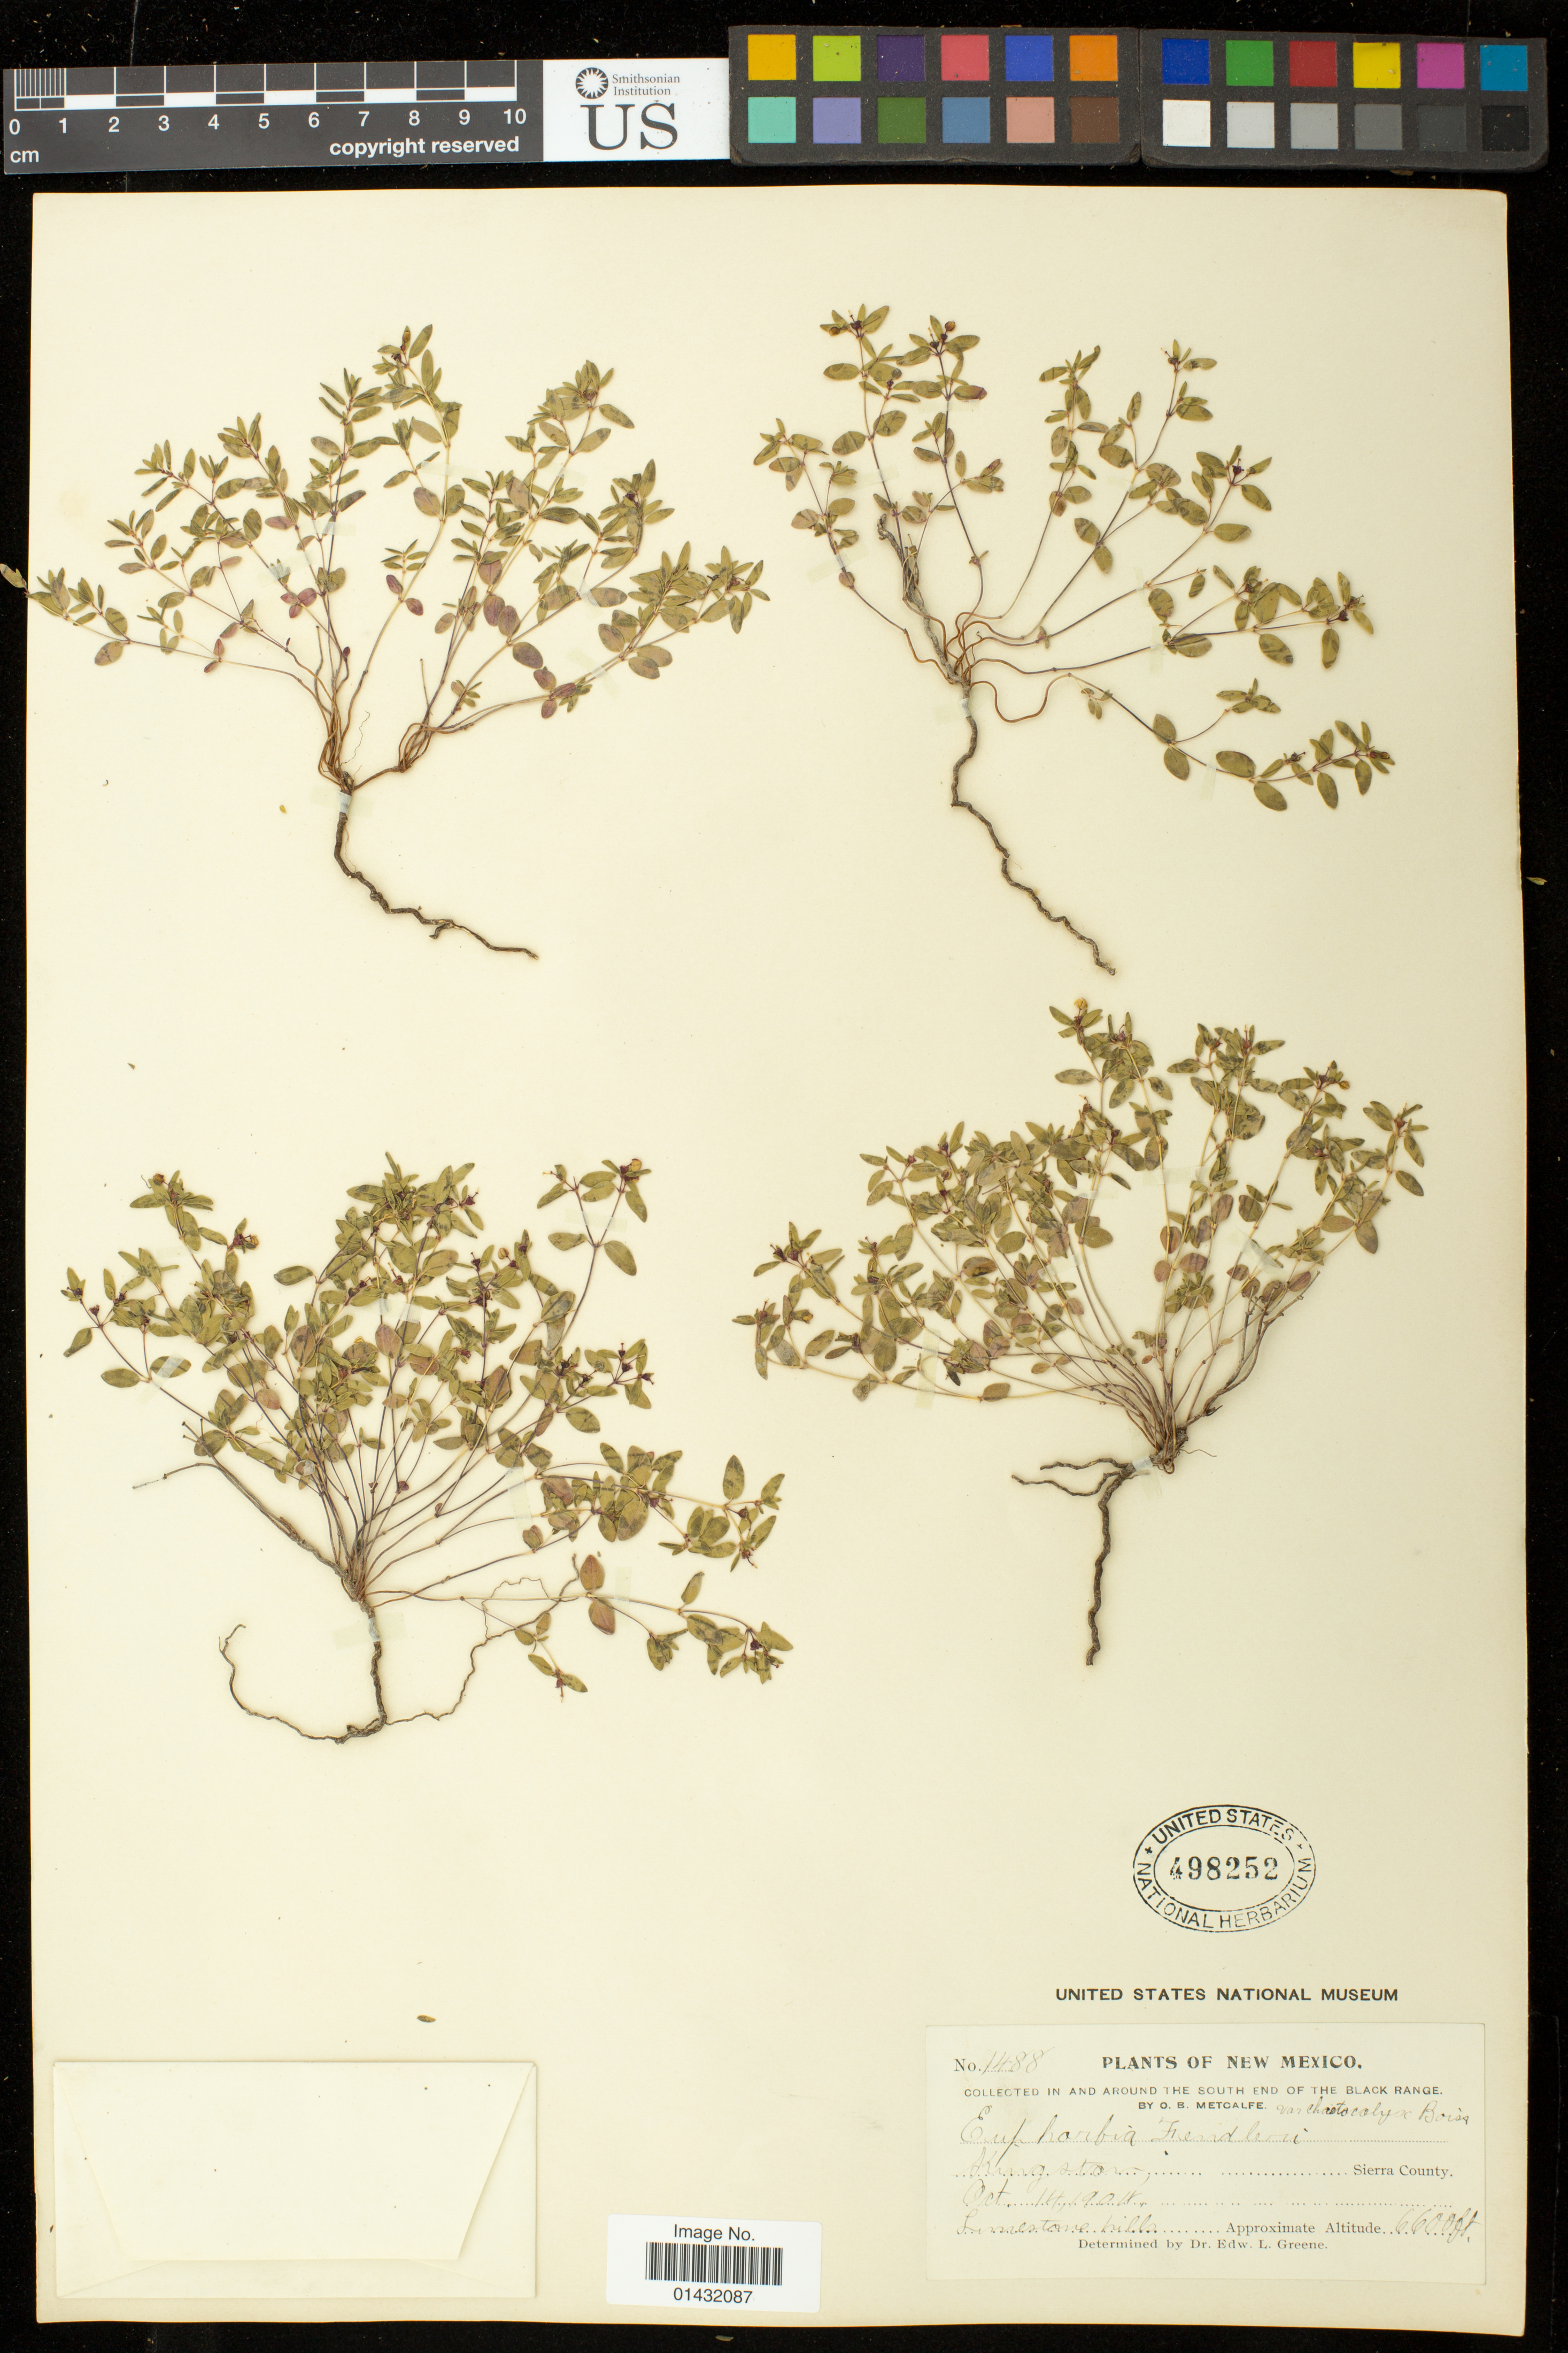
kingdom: Plantae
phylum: Tracheophyta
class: Magnoliopsida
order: Malpighiales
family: Euphorbiaceae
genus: Euphorbia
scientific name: Euphorbia chaetocalyx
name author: Tidestr.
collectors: O. B. Metcalfe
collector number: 1488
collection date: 1904-10-14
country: United States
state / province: New Mexico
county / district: Sierra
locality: In and around the south end of the Black Range; Kingston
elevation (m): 2012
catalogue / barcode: US 498252